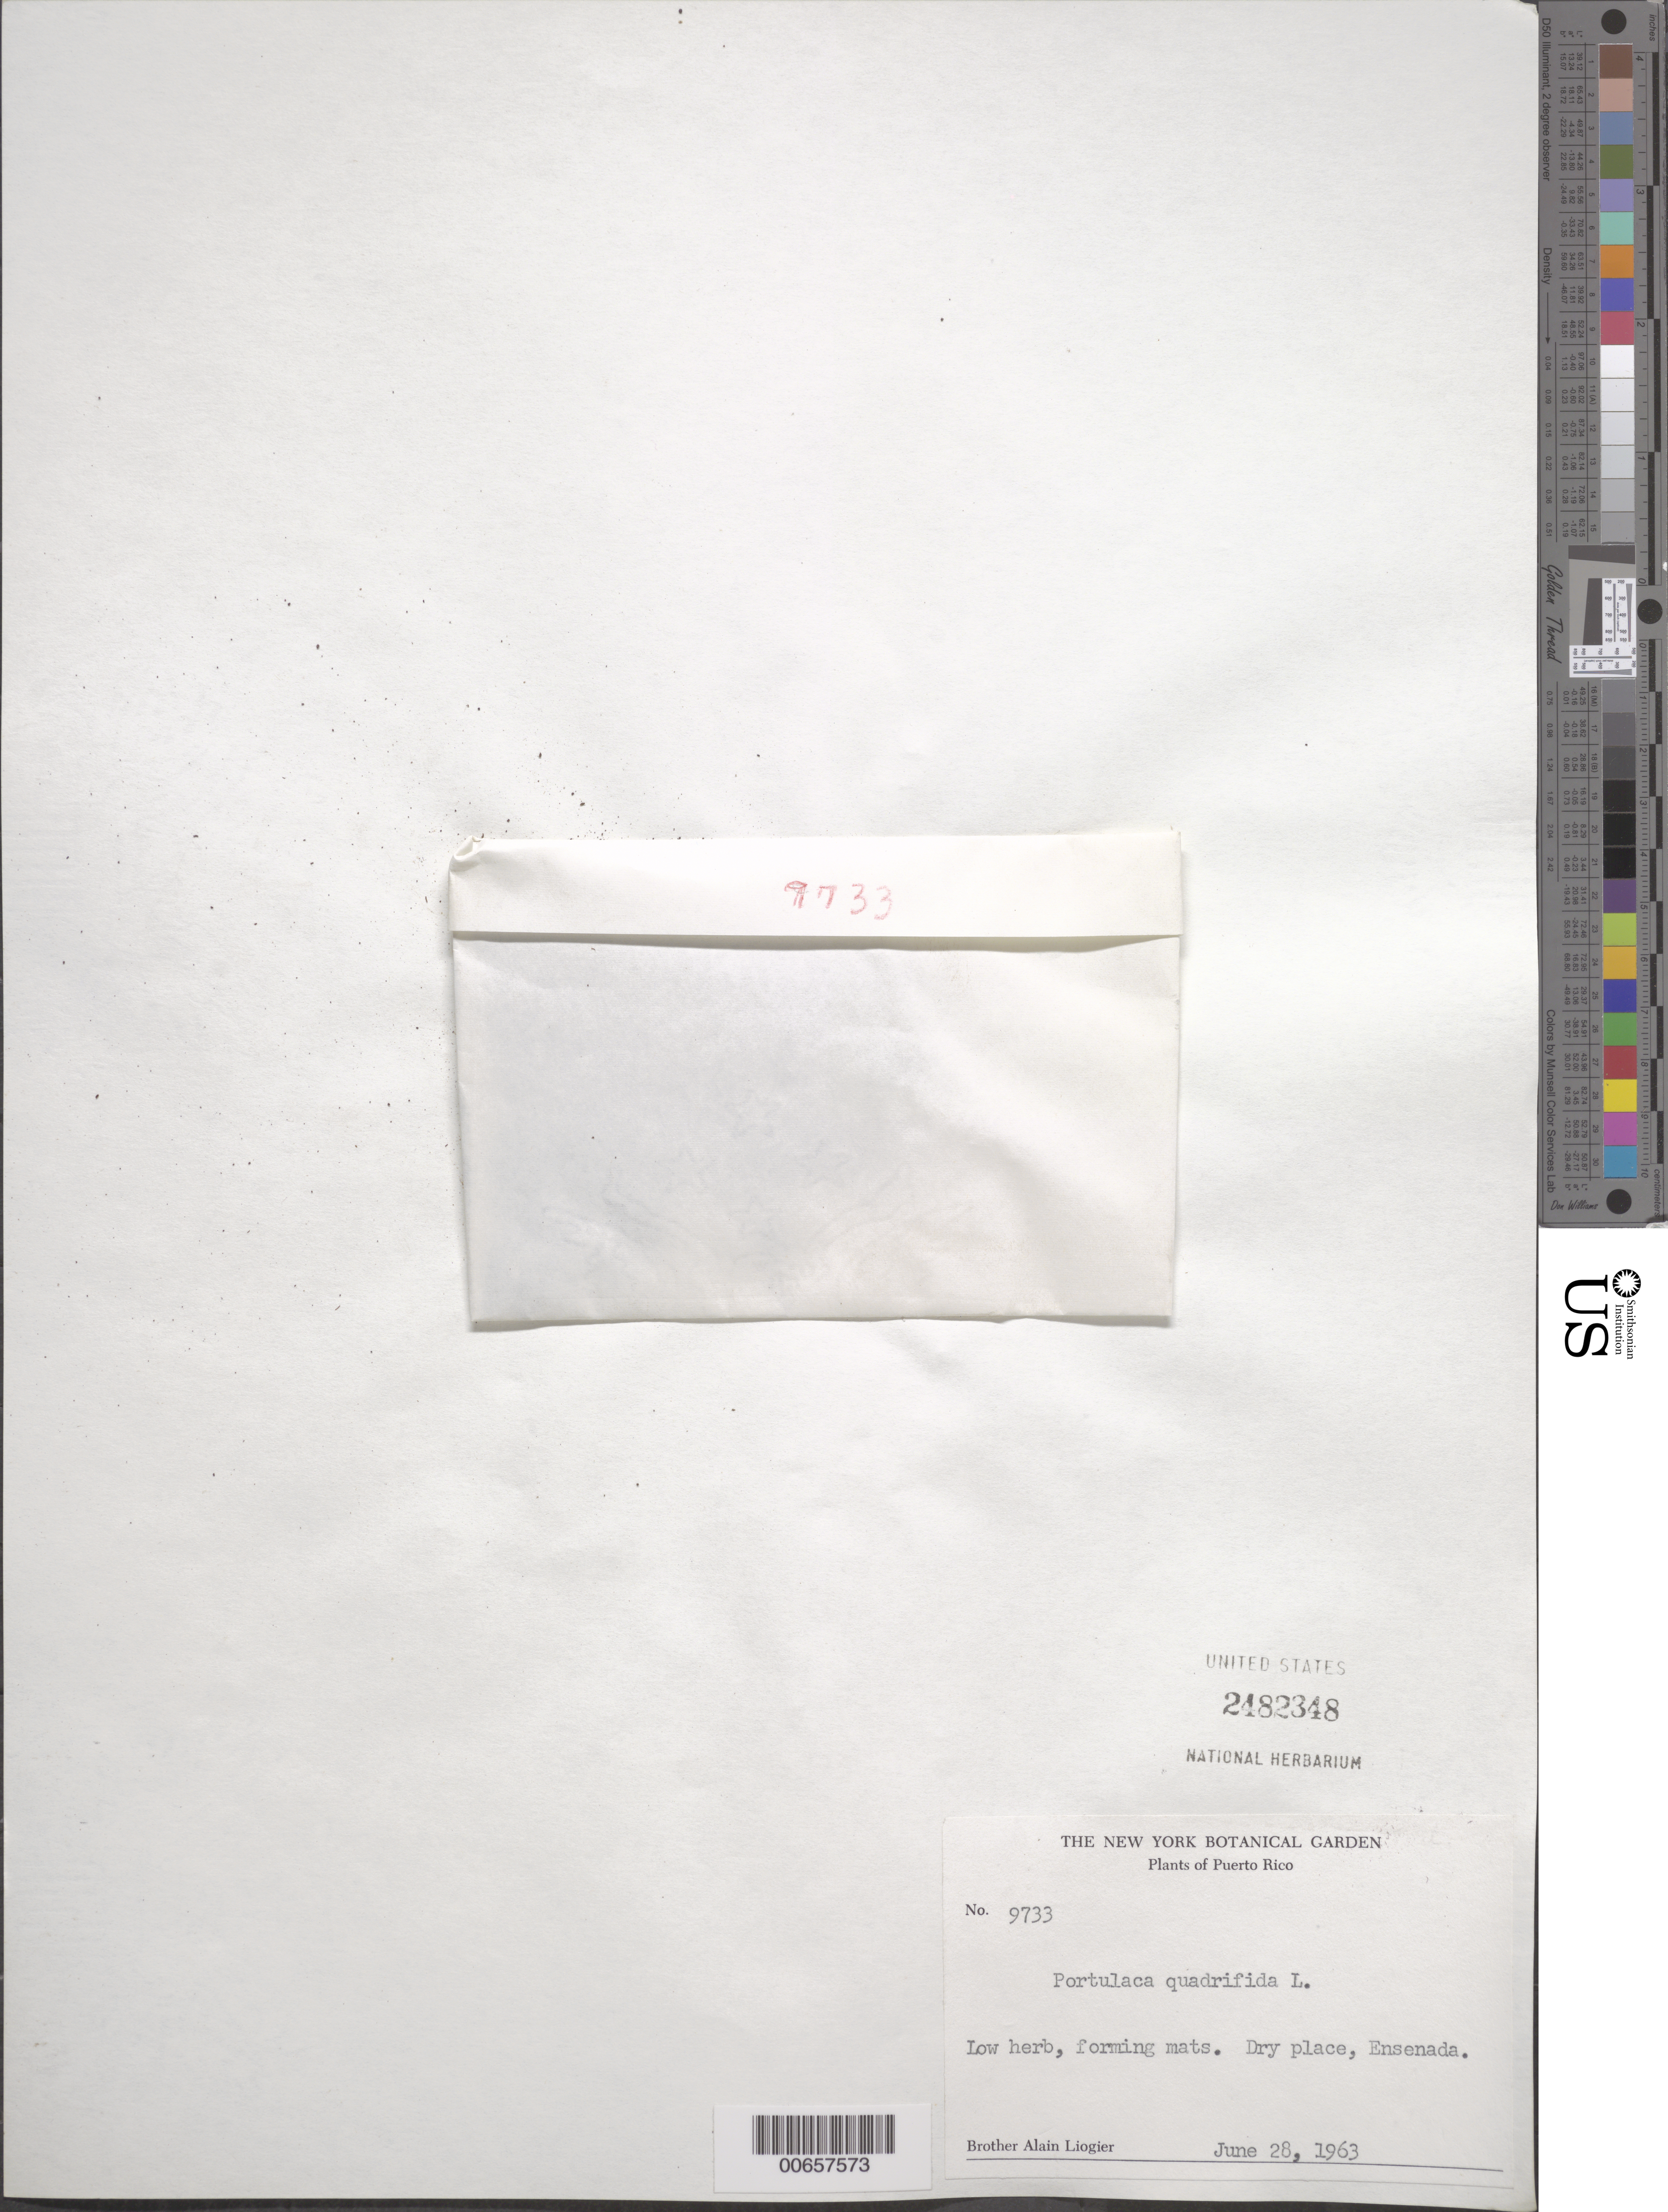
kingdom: Plantae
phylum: Tracheophyta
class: Magnoliopsida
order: Caryophyllales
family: Portulacaceae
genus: Portulaca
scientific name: Portulaca quadrifida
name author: L.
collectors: A. H. Liogier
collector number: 9733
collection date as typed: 28 Jun 1963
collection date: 1963-06-28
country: Puerto Rico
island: Greater Antilles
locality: Ensenada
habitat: Dry place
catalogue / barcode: US 2482348